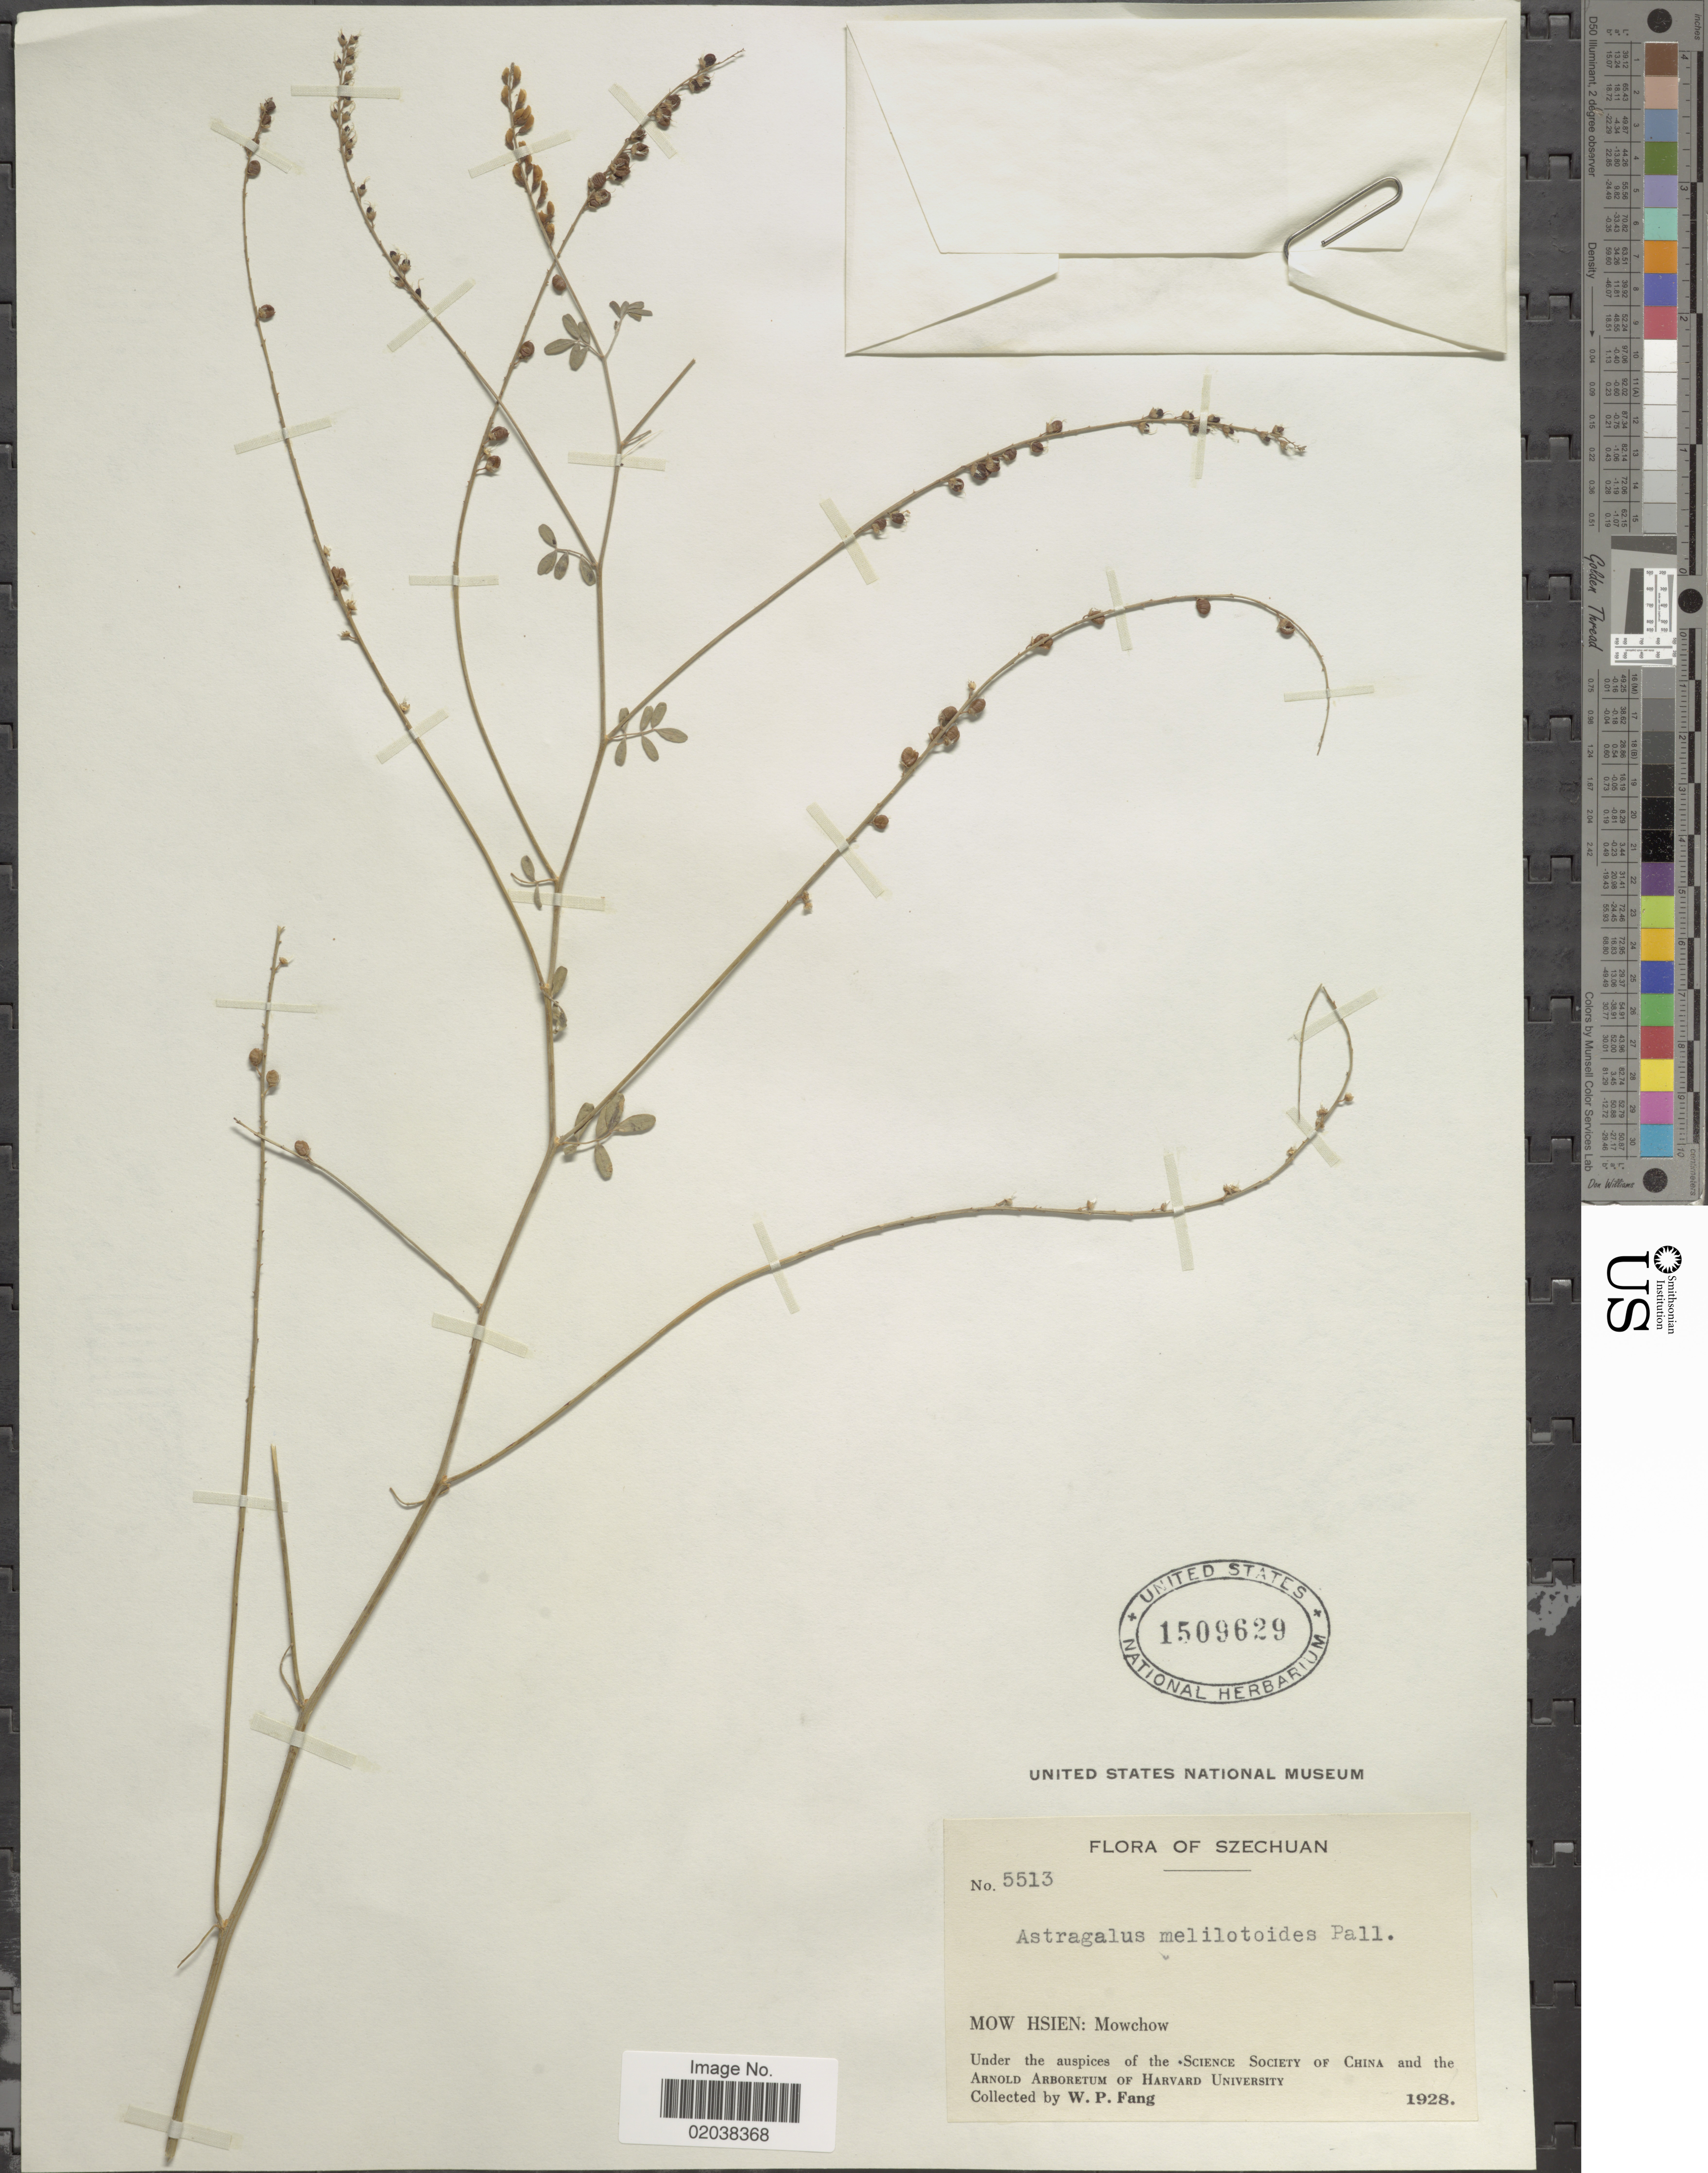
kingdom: Plantae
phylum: Tracheophyta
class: Magnoliopsida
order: Fabales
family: Fabaceae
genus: Astragalus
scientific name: Astragalus melilotoides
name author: Pall.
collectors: W. P. Fang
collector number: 5513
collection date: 1928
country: China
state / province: Sichuan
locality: Szechuan. Mow Hsien: Mowchow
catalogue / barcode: US 1509629